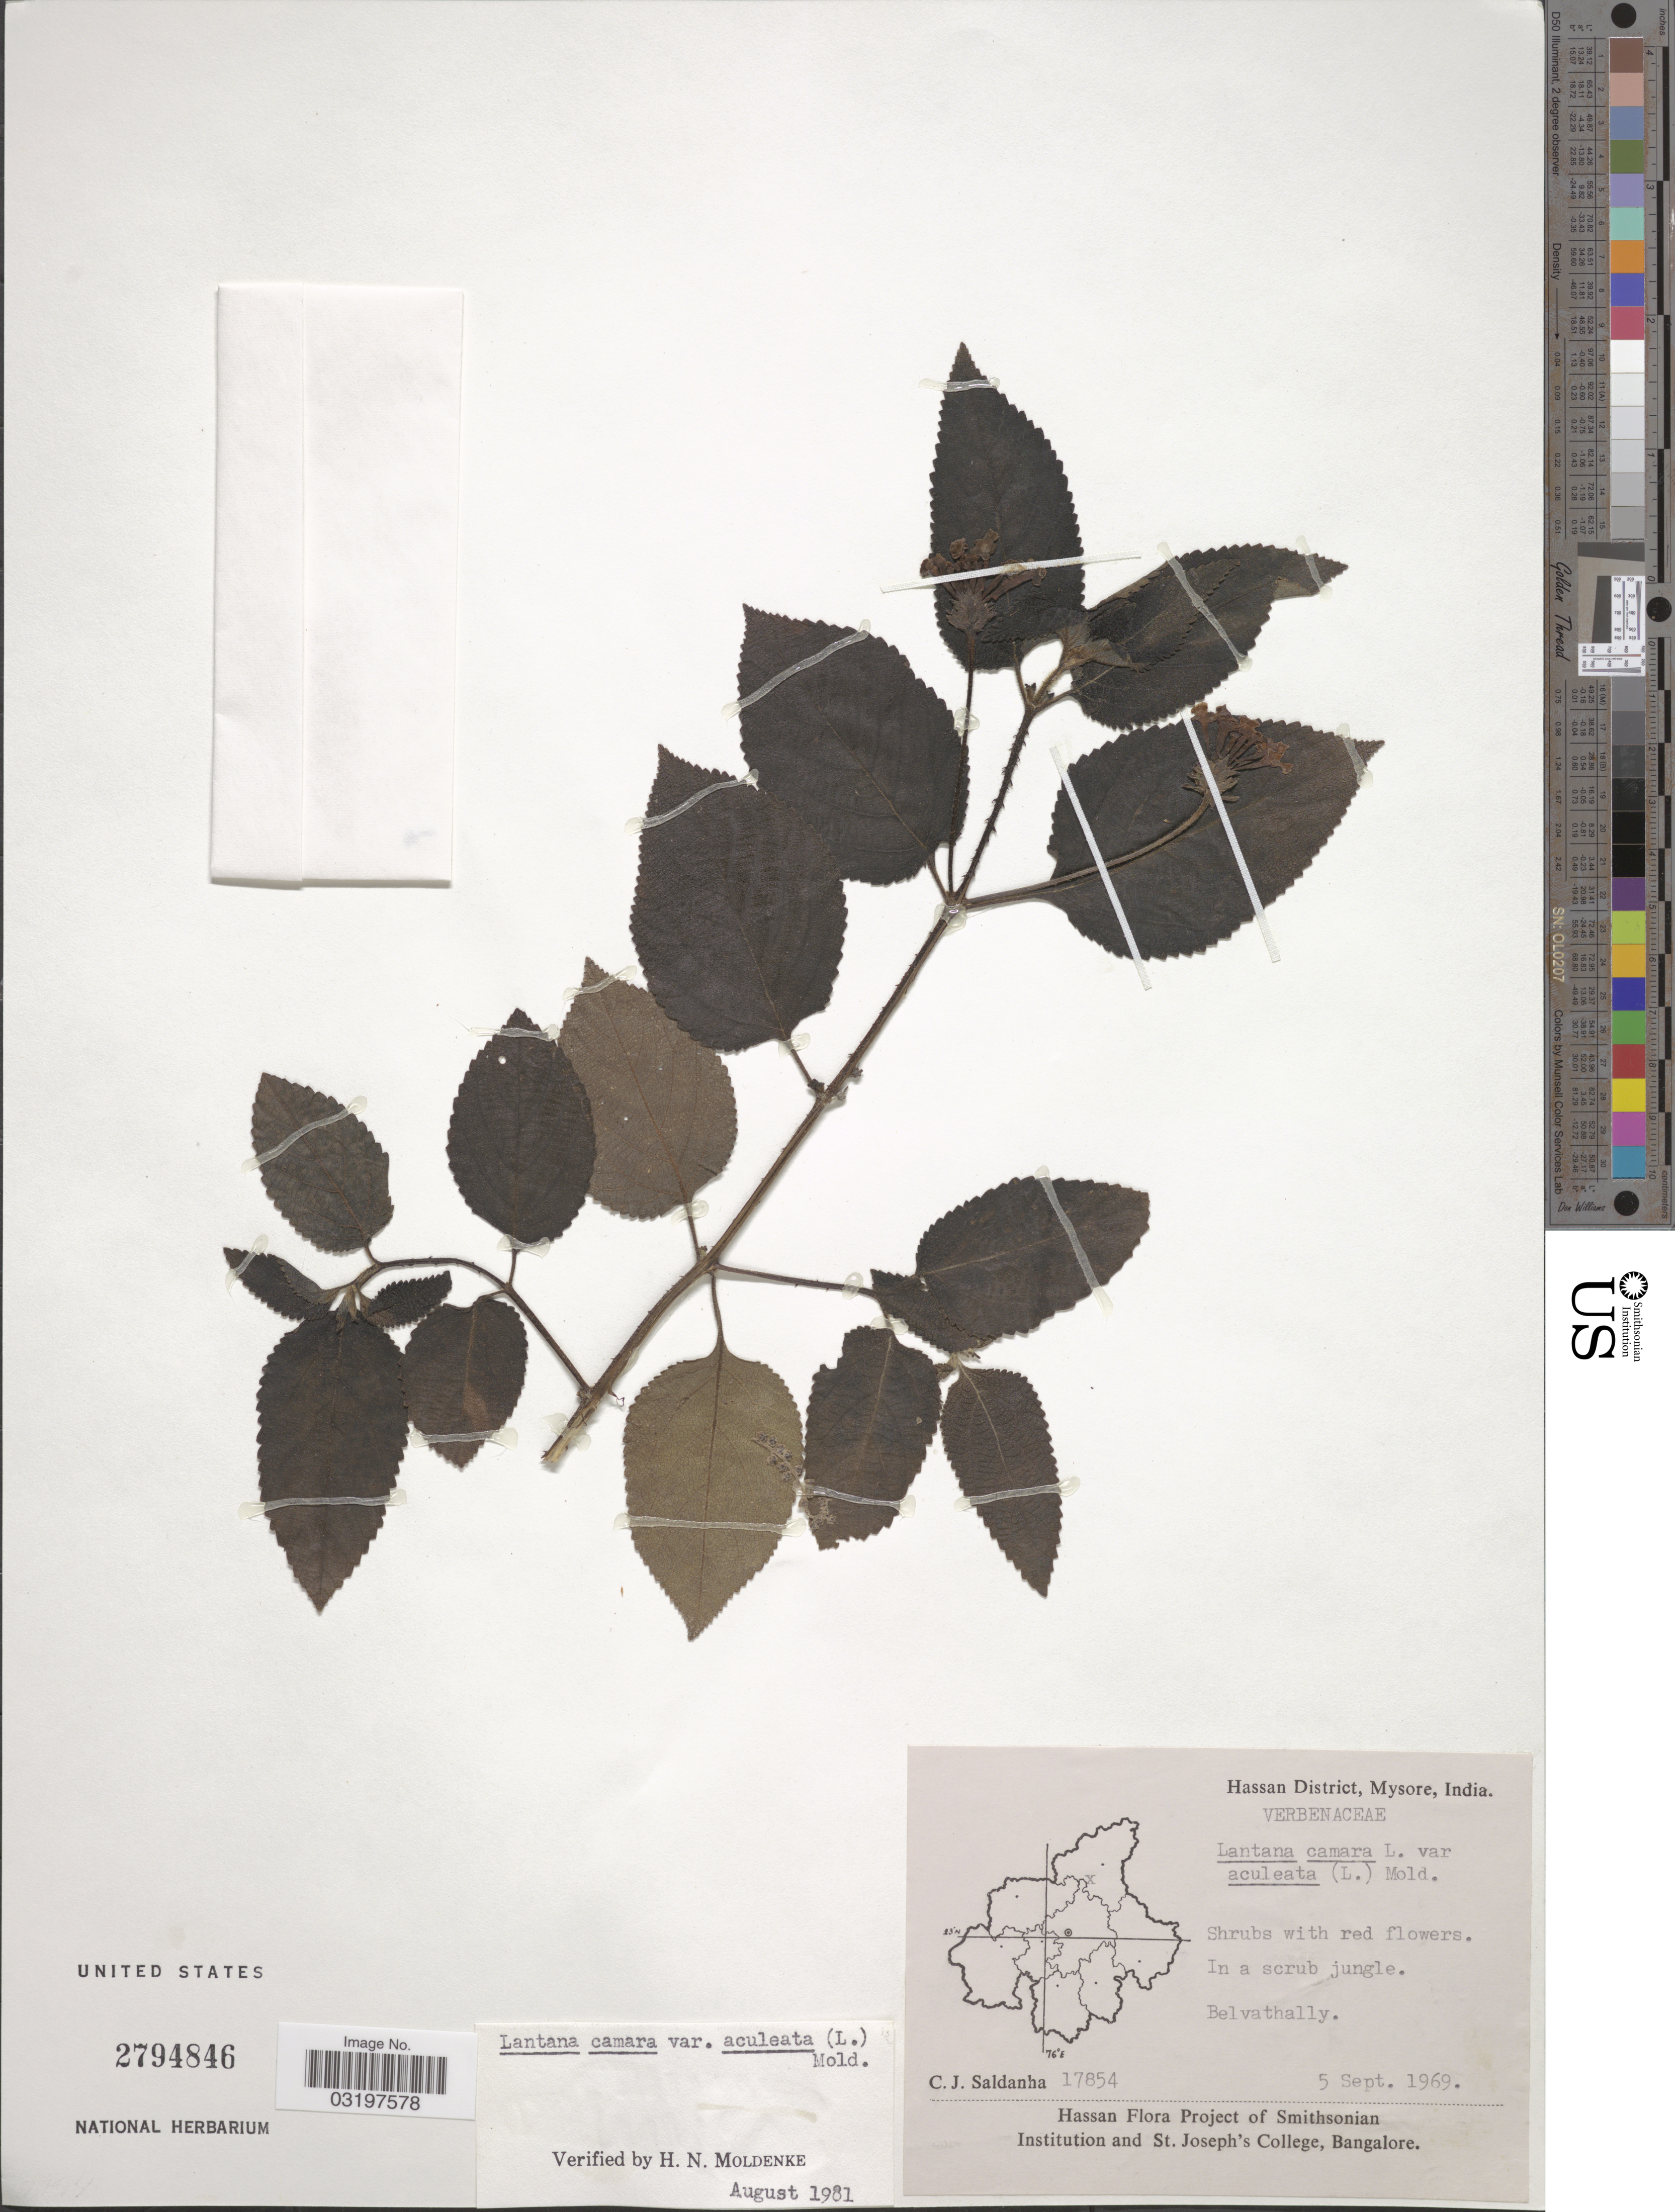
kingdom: Plantae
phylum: Tracheophyta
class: Magnoliopsida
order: Lamiales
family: Verbenaceae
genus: Lantana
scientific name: Lantana camara var. aculeata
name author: (L.) Moldenke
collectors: C. J. Saldanha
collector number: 17854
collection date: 1969-09-05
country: India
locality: Hassan District, Mysore. Belvathally.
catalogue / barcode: US 2794846